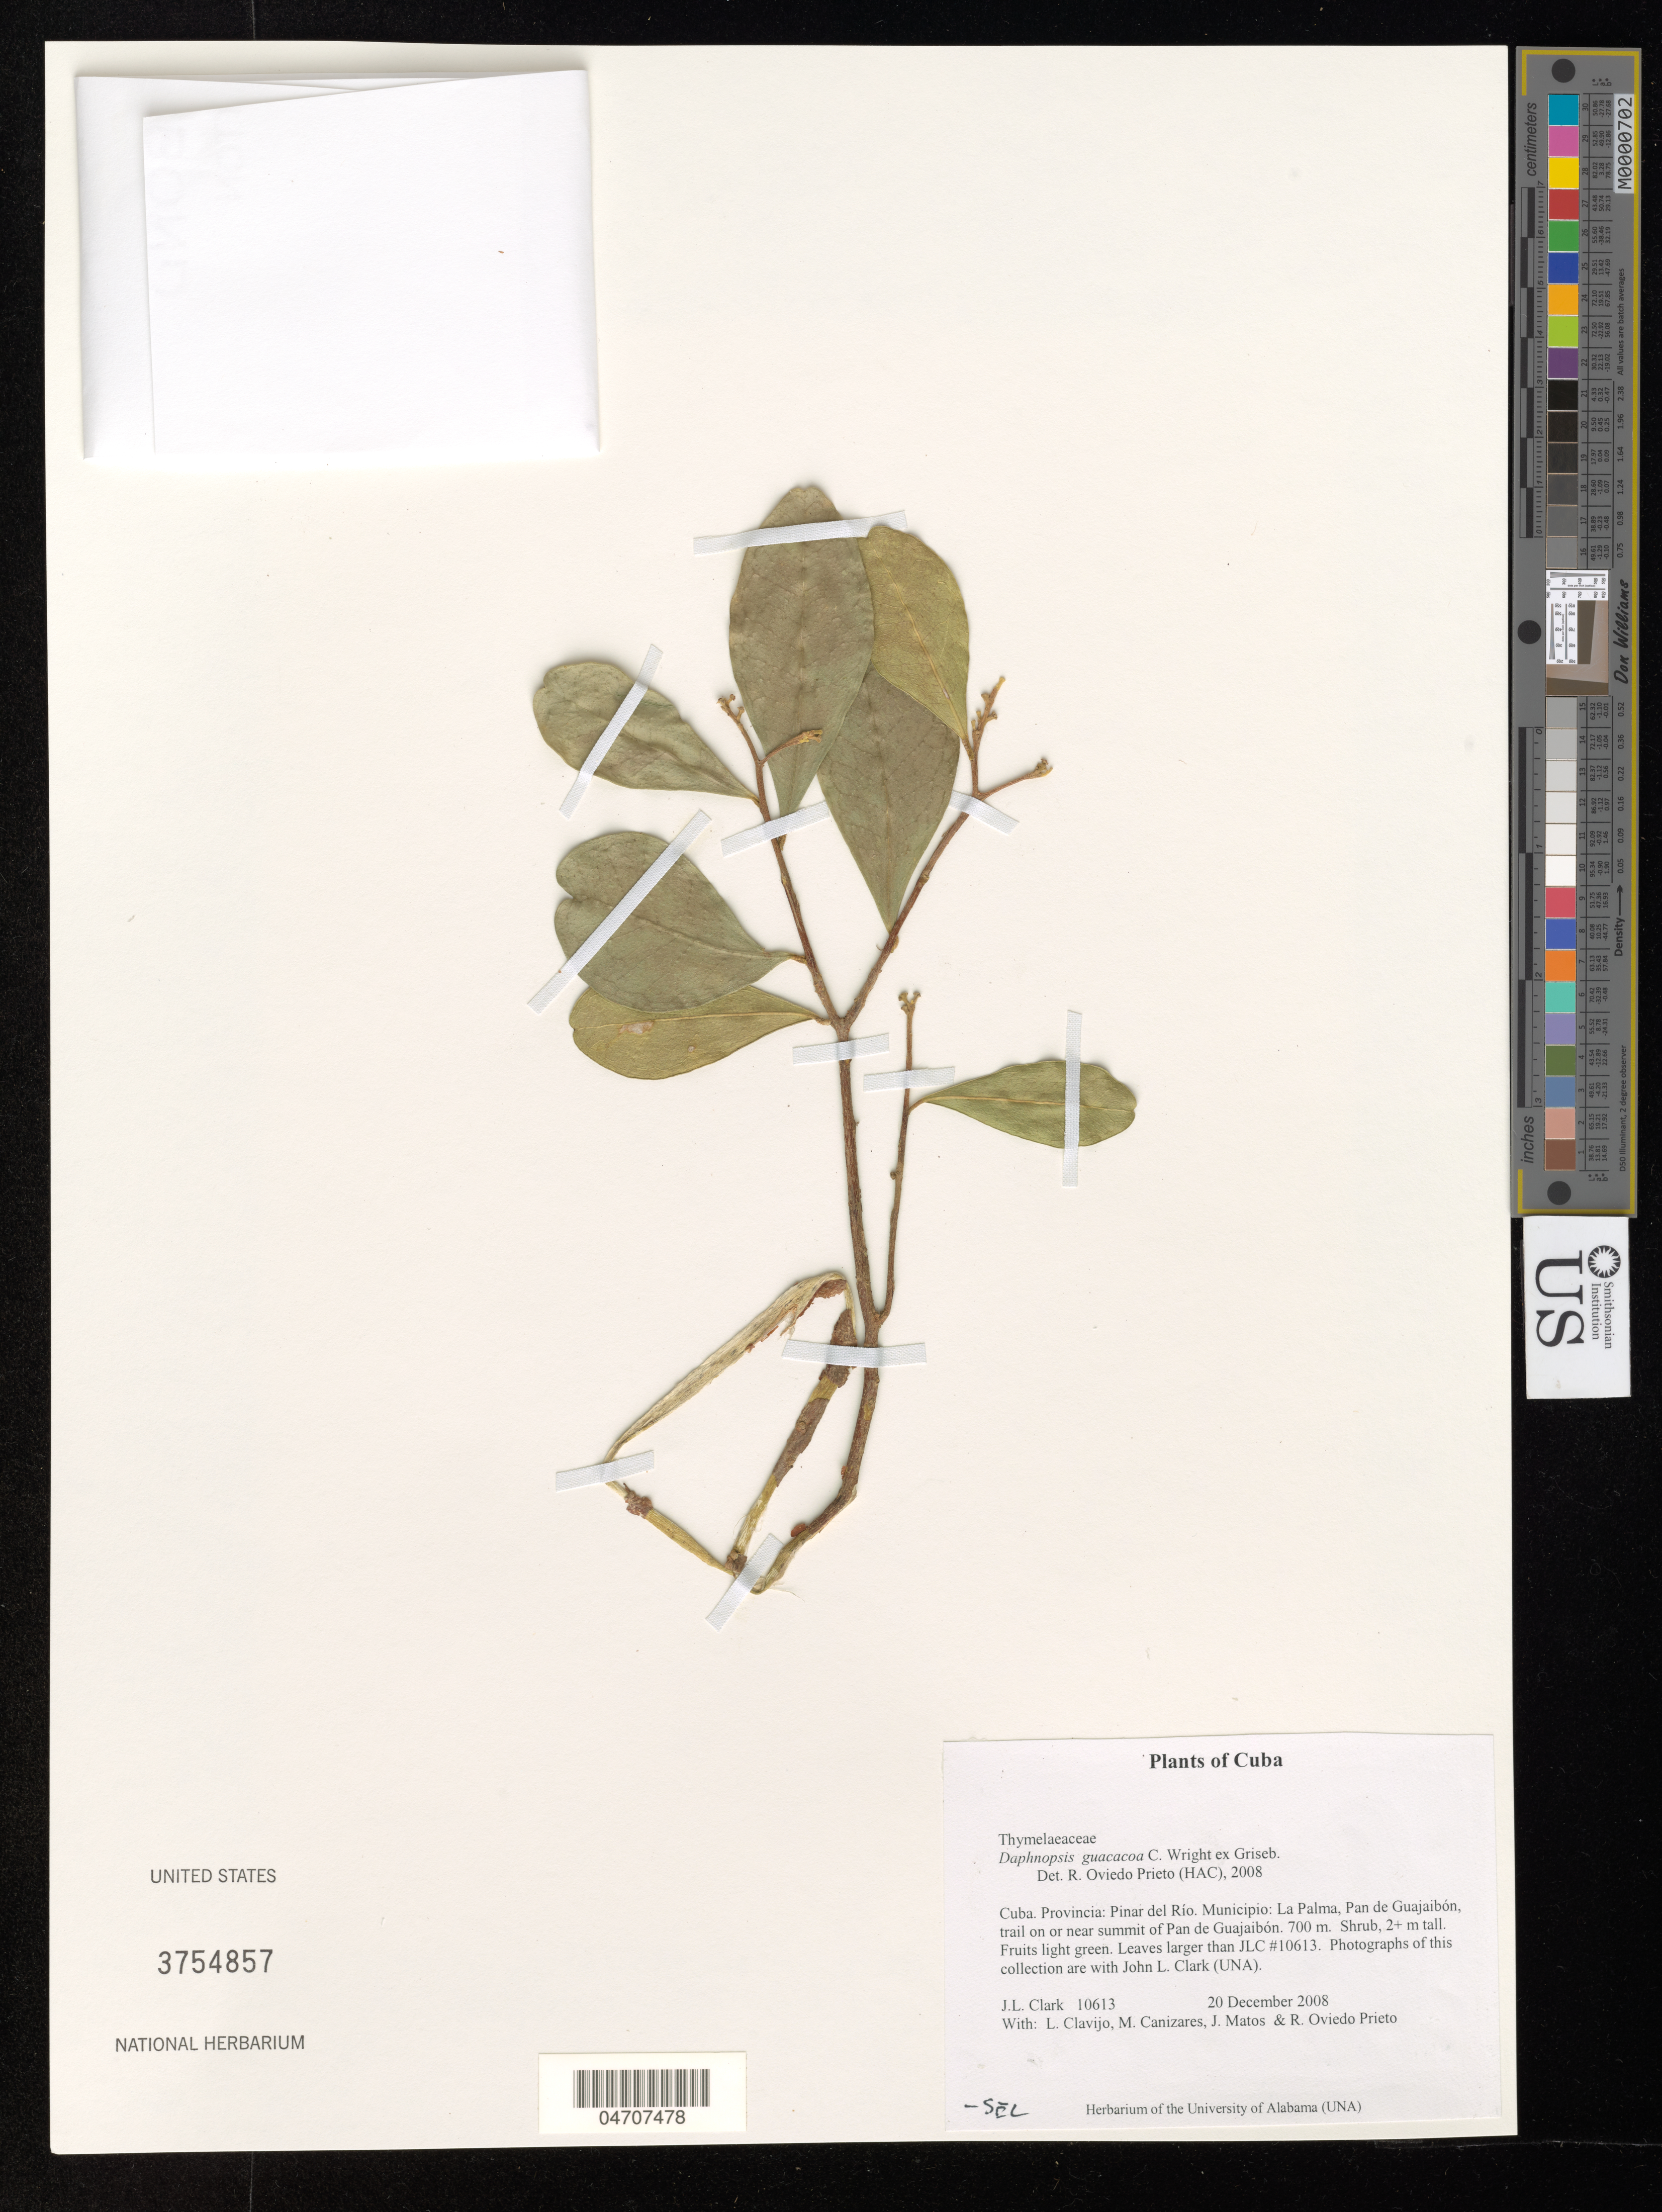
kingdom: Plantae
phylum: Tracheophyta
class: Magnoliopsida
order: Malvales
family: Thymelaeaceae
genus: Daphnopsis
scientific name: Daphnopsis guacacoa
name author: C. Wright ex Griseb.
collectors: J. L. Clark, L. Clavijo, M. Canizares & J. Matos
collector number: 10613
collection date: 2008-12-20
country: Cuba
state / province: Pinar del Río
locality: Municipio: La Palma, Pan de Guajaibón, trail on or near summit of Pan de Guajaibón.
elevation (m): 700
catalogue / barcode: US 3754857